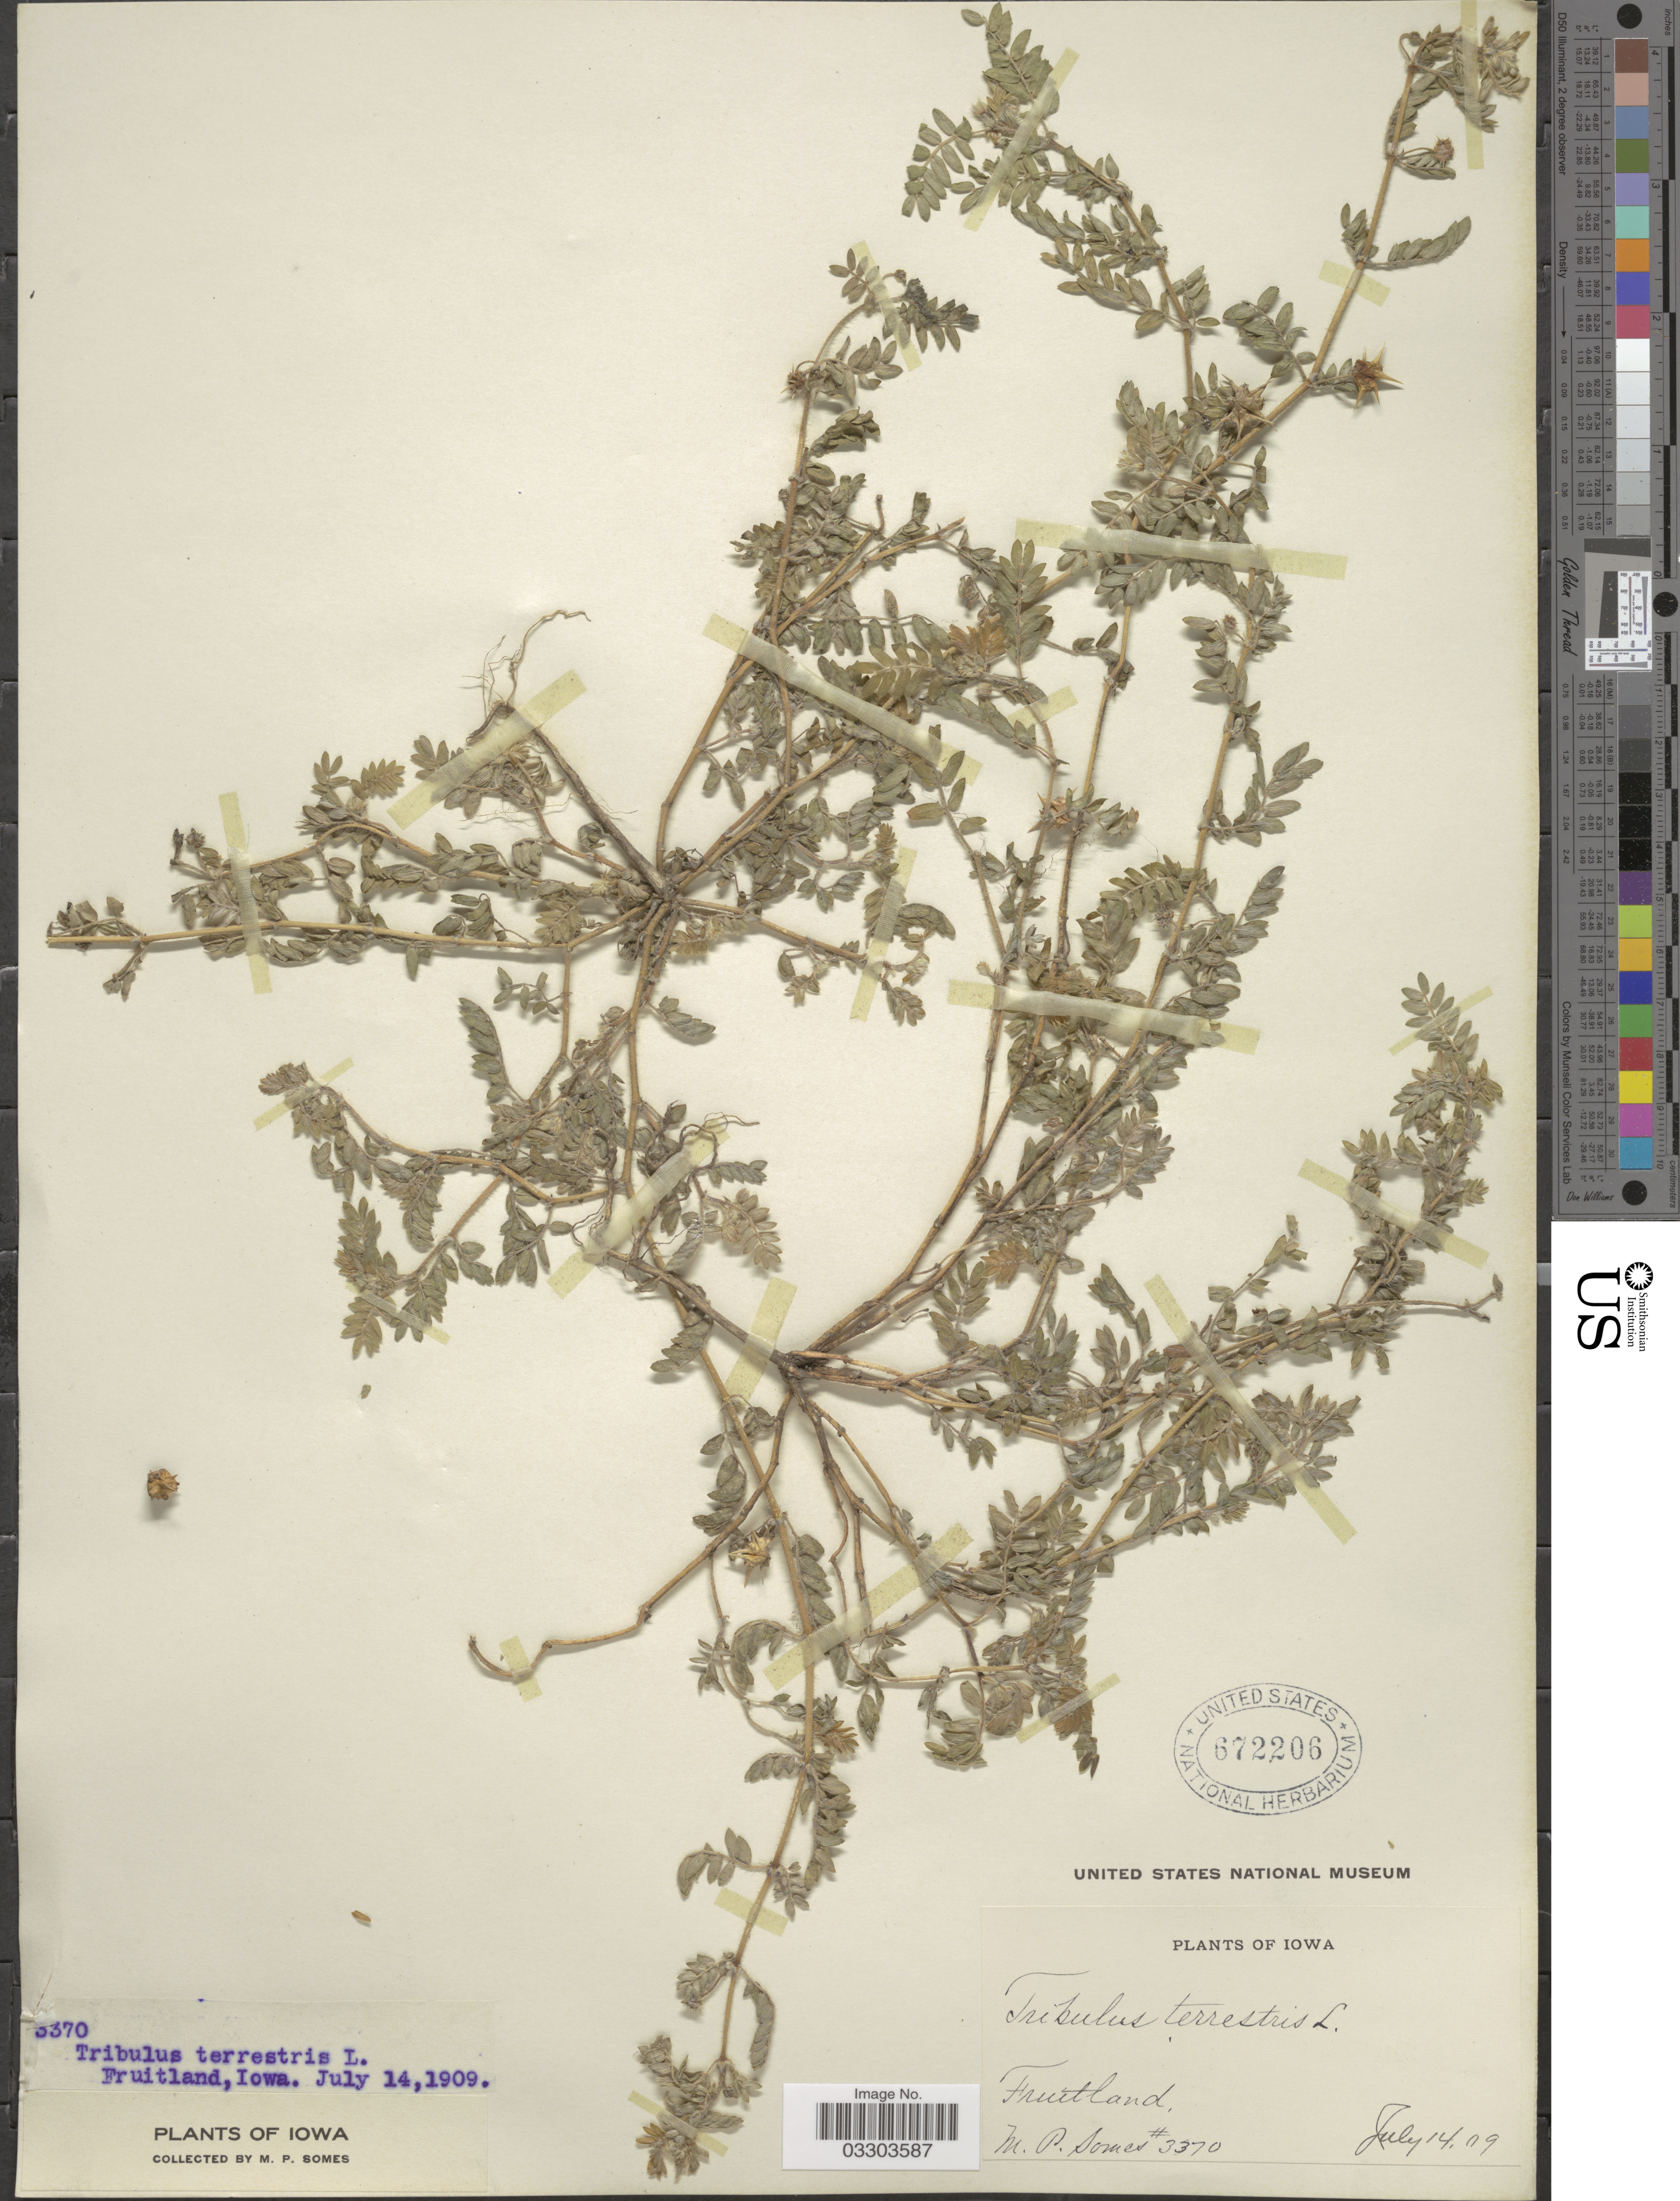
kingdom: Plantae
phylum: Tracheophyta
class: Magnoliopsida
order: Zygophyllales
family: Zygophyllaceae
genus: Tribulus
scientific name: Tribulus terrestris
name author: L.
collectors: M. Somes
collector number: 3370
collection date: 1909-07-14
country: United States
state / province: Iowa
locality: Fruitland.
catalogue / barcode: US 672206